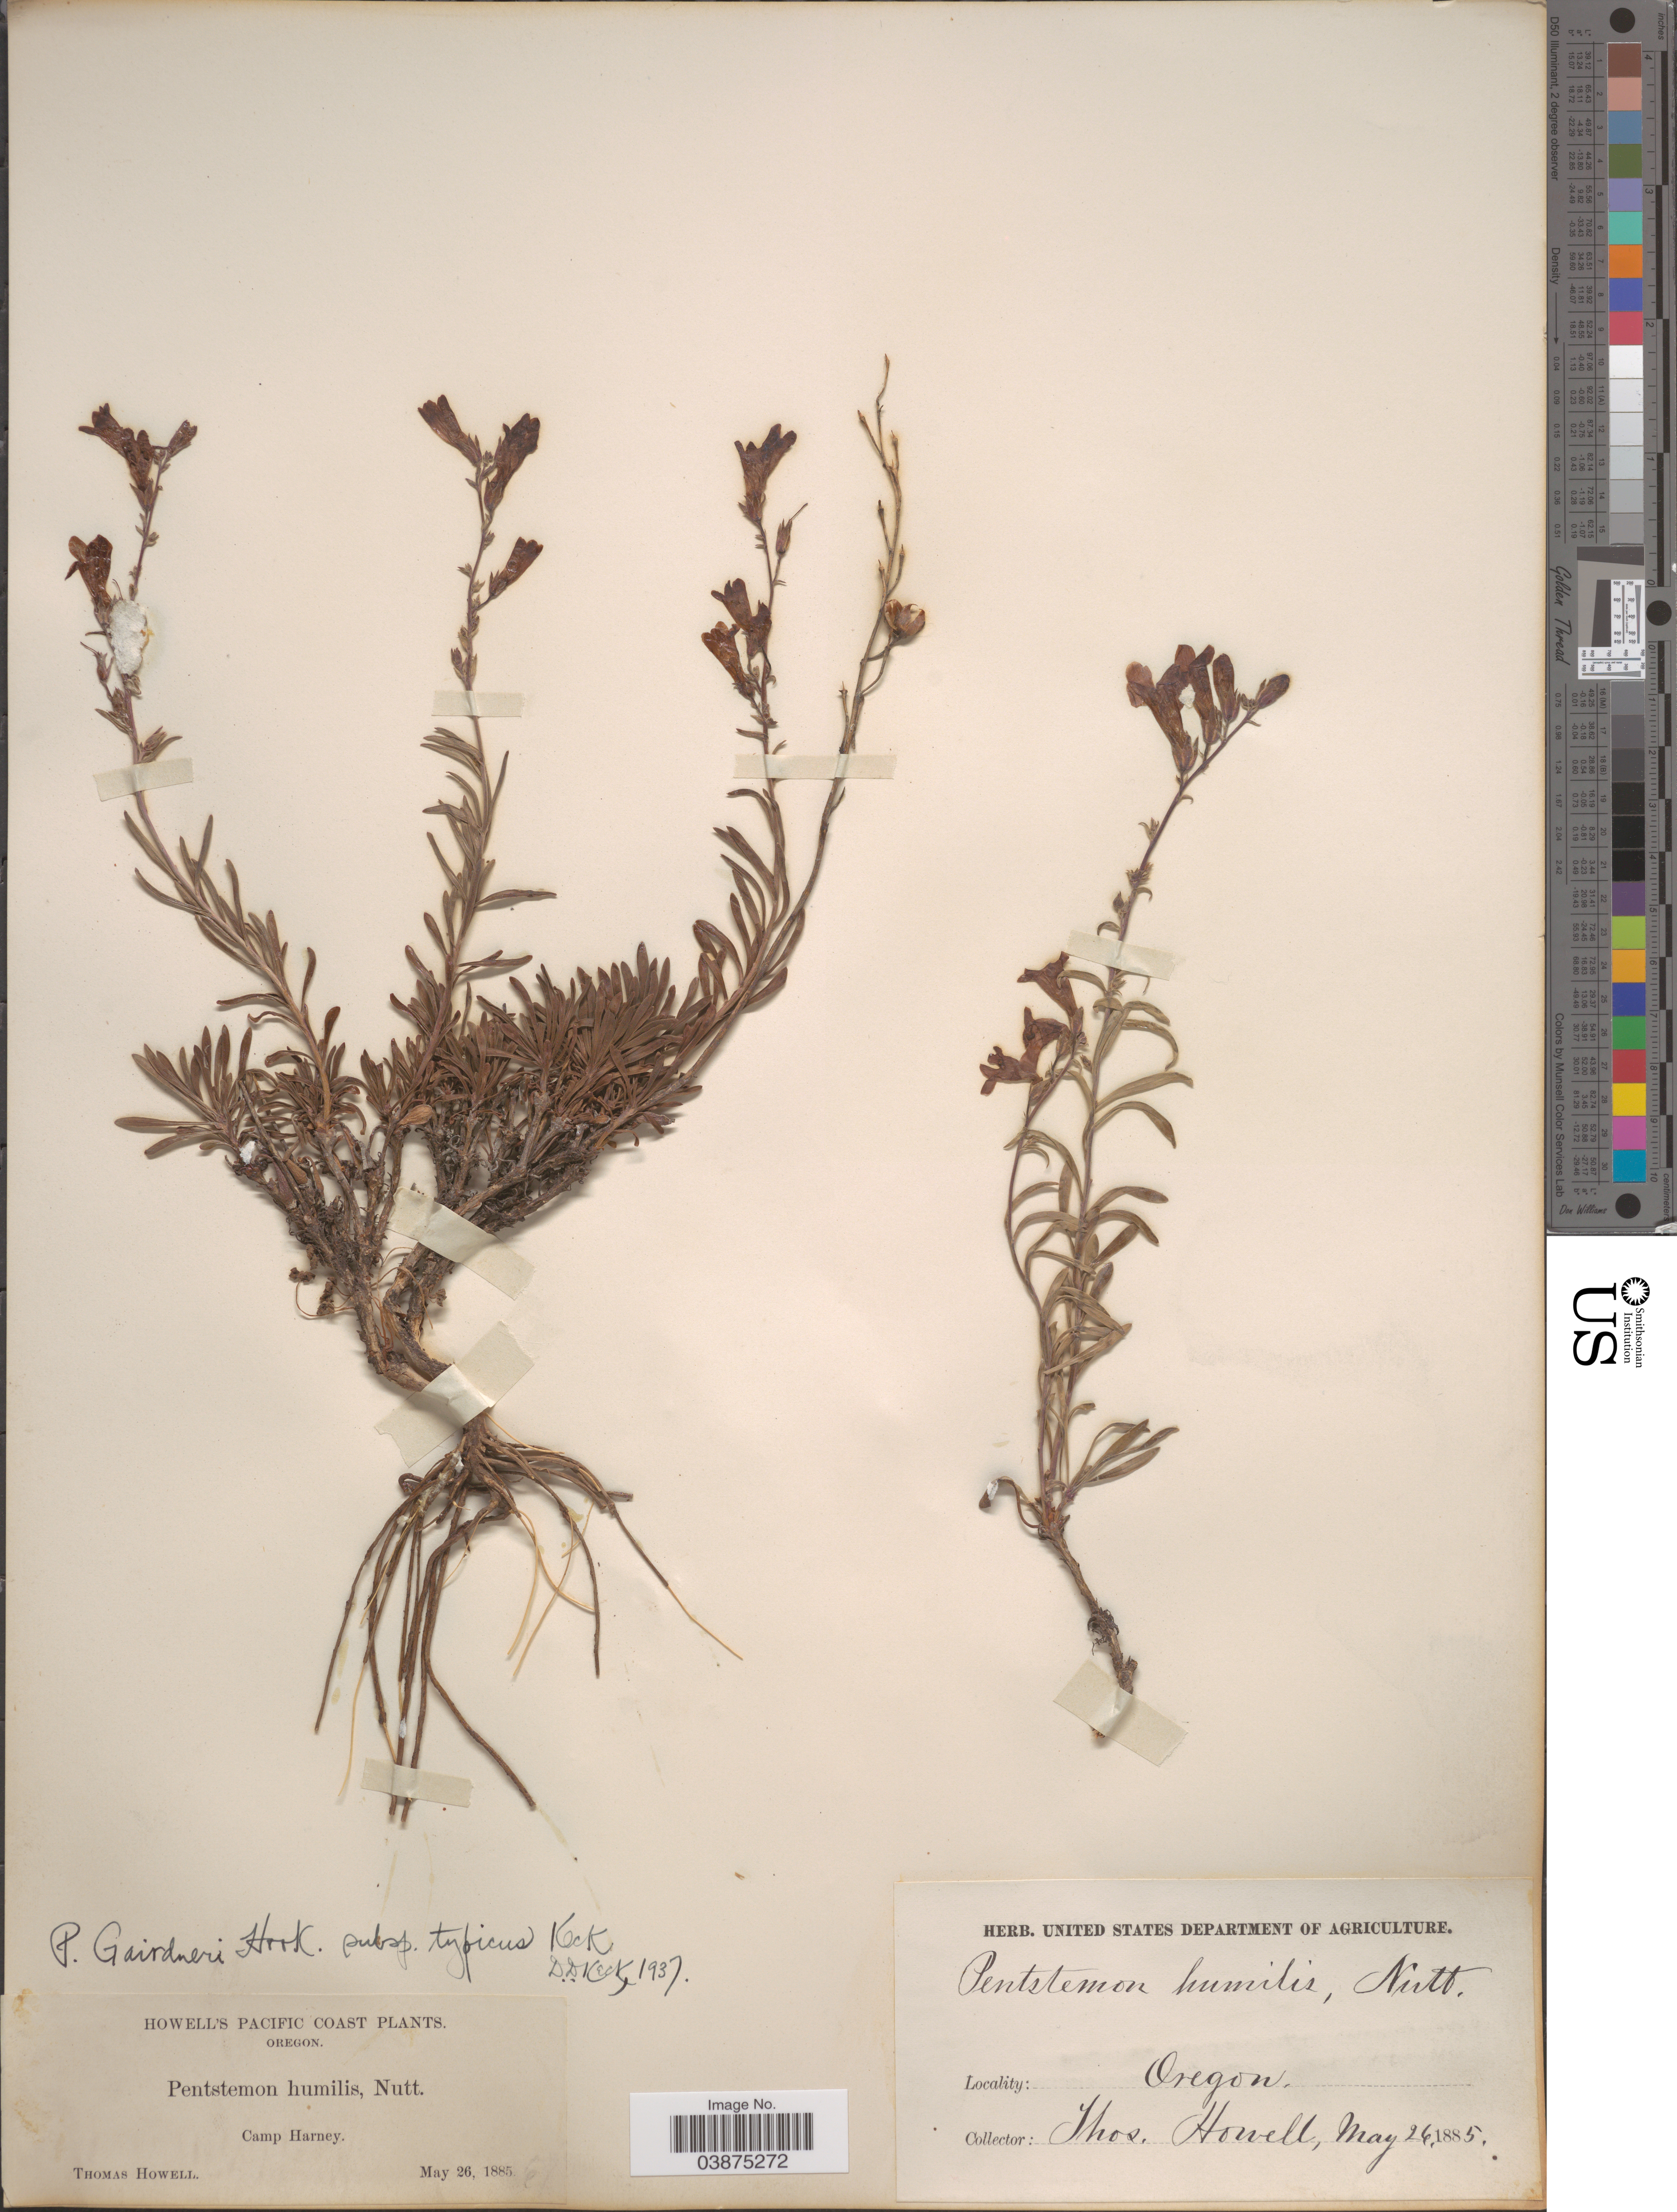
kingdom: Plantae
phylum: Tracheophyta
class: Magnoliopsida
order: Lamiales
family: Plantaginaceae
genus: Penstemon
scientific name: Penstemon gairdneri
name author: Hook.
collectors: T. Howell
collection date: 1885-05-26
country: United States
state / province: Oregon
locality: Pacific Coast. Camp Harney.